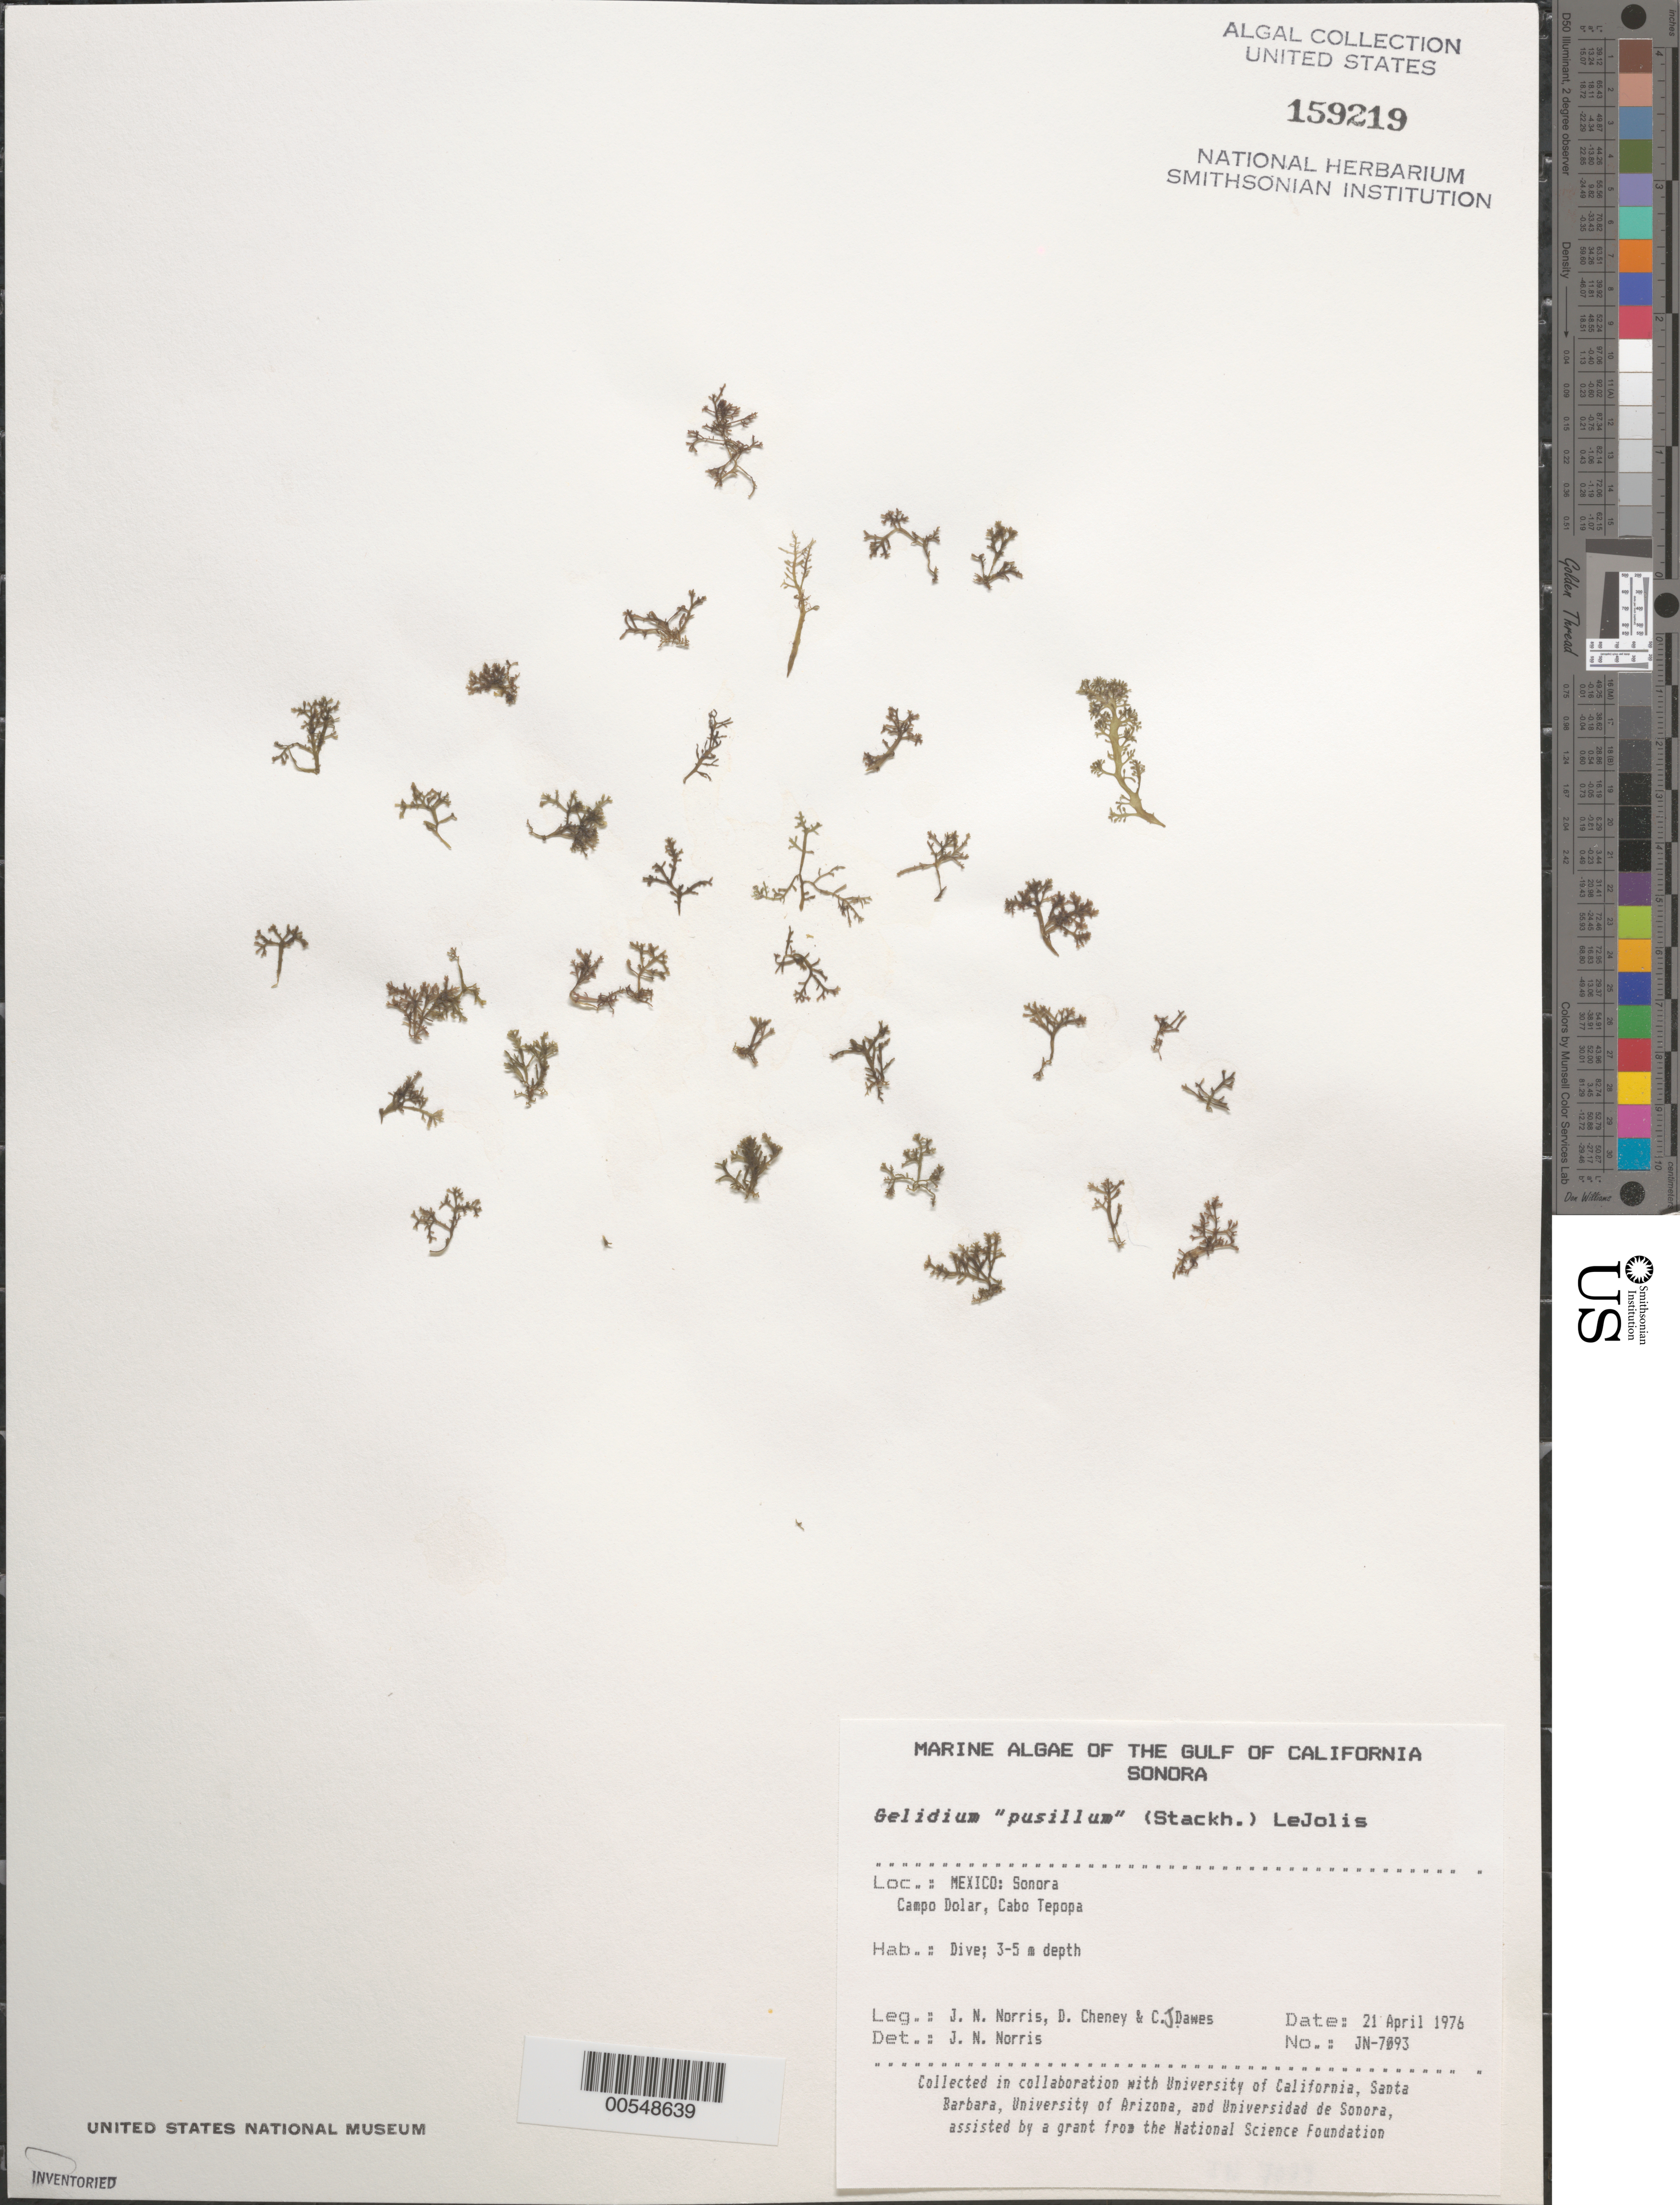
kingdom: Plantae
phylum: Rhodophyta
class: Florideophyceae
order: Gelidiales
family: Gelidiaceae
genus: Gelidium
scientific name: Gelidium pusillum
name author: (Stackh.) Le Jol.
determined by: Norris, James N.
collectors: J. N. Norris, D. Cheney & C. Dawes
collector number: JN-7093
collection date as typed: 21 Apr 1976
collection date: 1976-04-21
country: Mexico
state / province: Sonora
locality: Campo Dolar, Cabo Tepopa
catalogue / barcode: US 159219